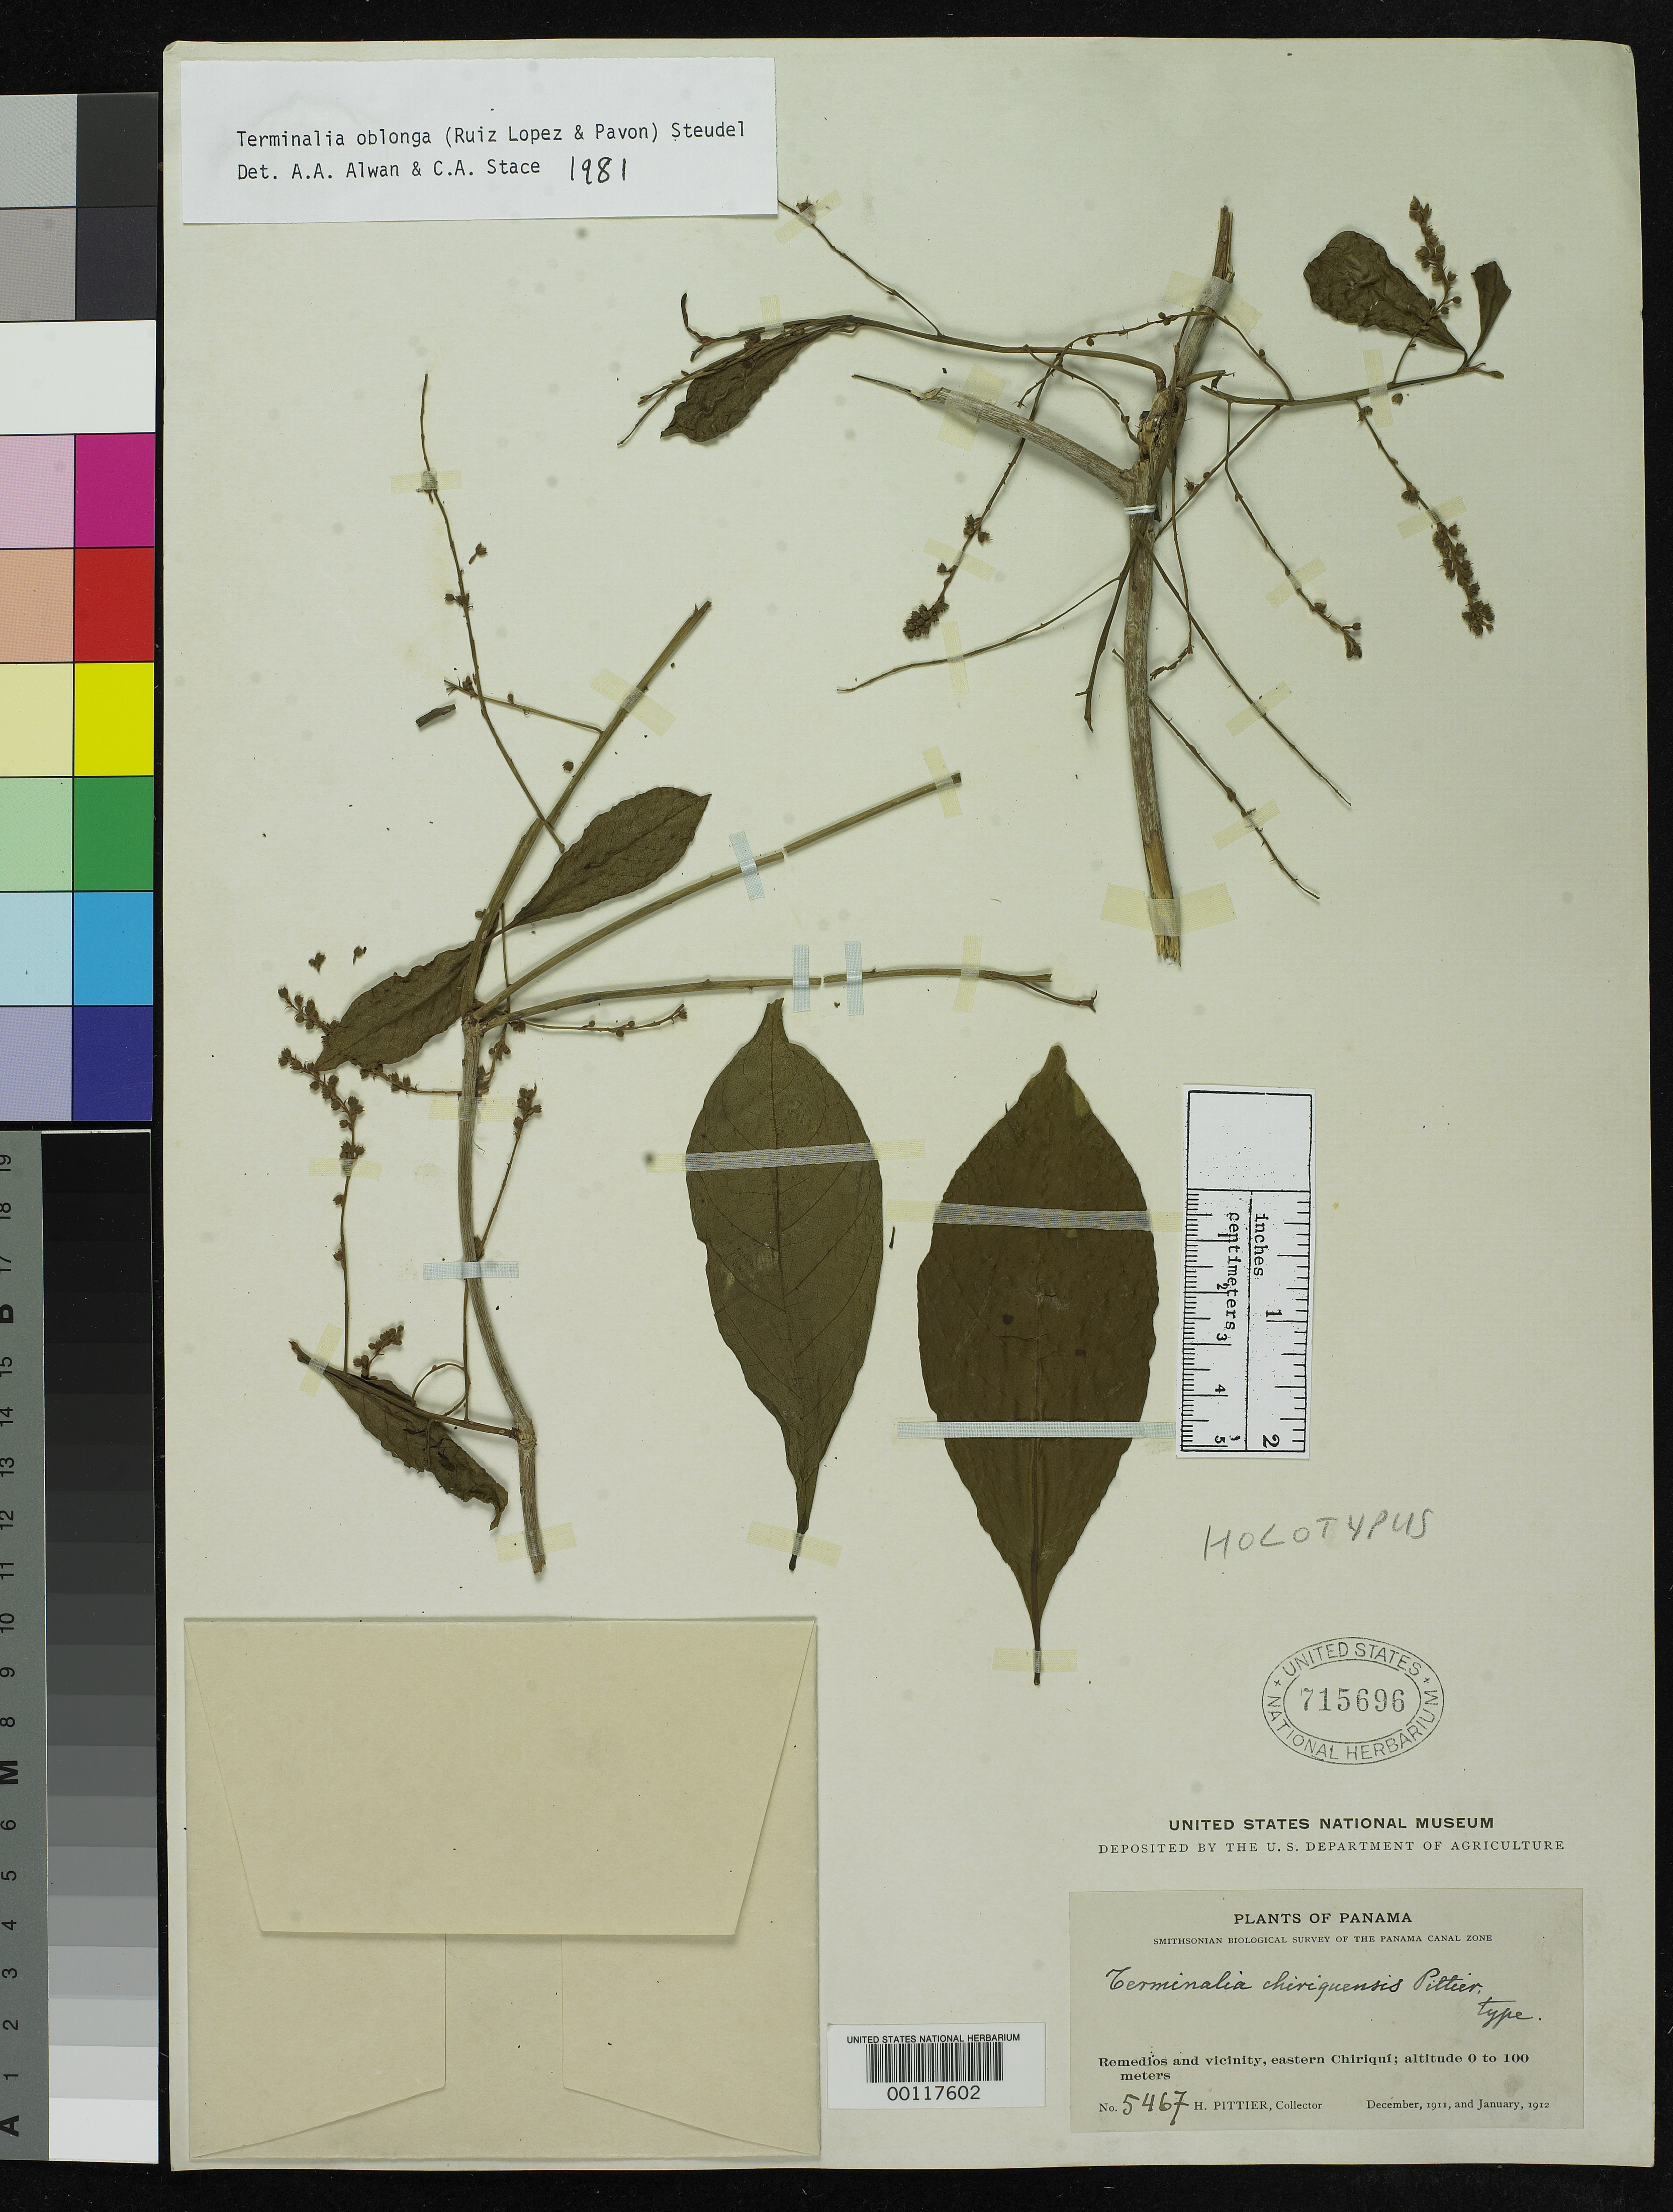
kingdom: Plantae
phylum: Tracheophyta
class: Magnoliopsida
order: Myrtales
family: Combretaceae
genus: Terminalia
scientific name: Terminalia chiriquensis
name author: Pittier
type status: Holotype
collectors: H. F. Pittier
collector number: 5467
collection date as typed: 30 Dec 1911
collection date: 1911-12-30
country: Panama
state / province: Chiriquí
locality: Near Remedias.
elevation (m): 0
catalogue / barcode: US 715696